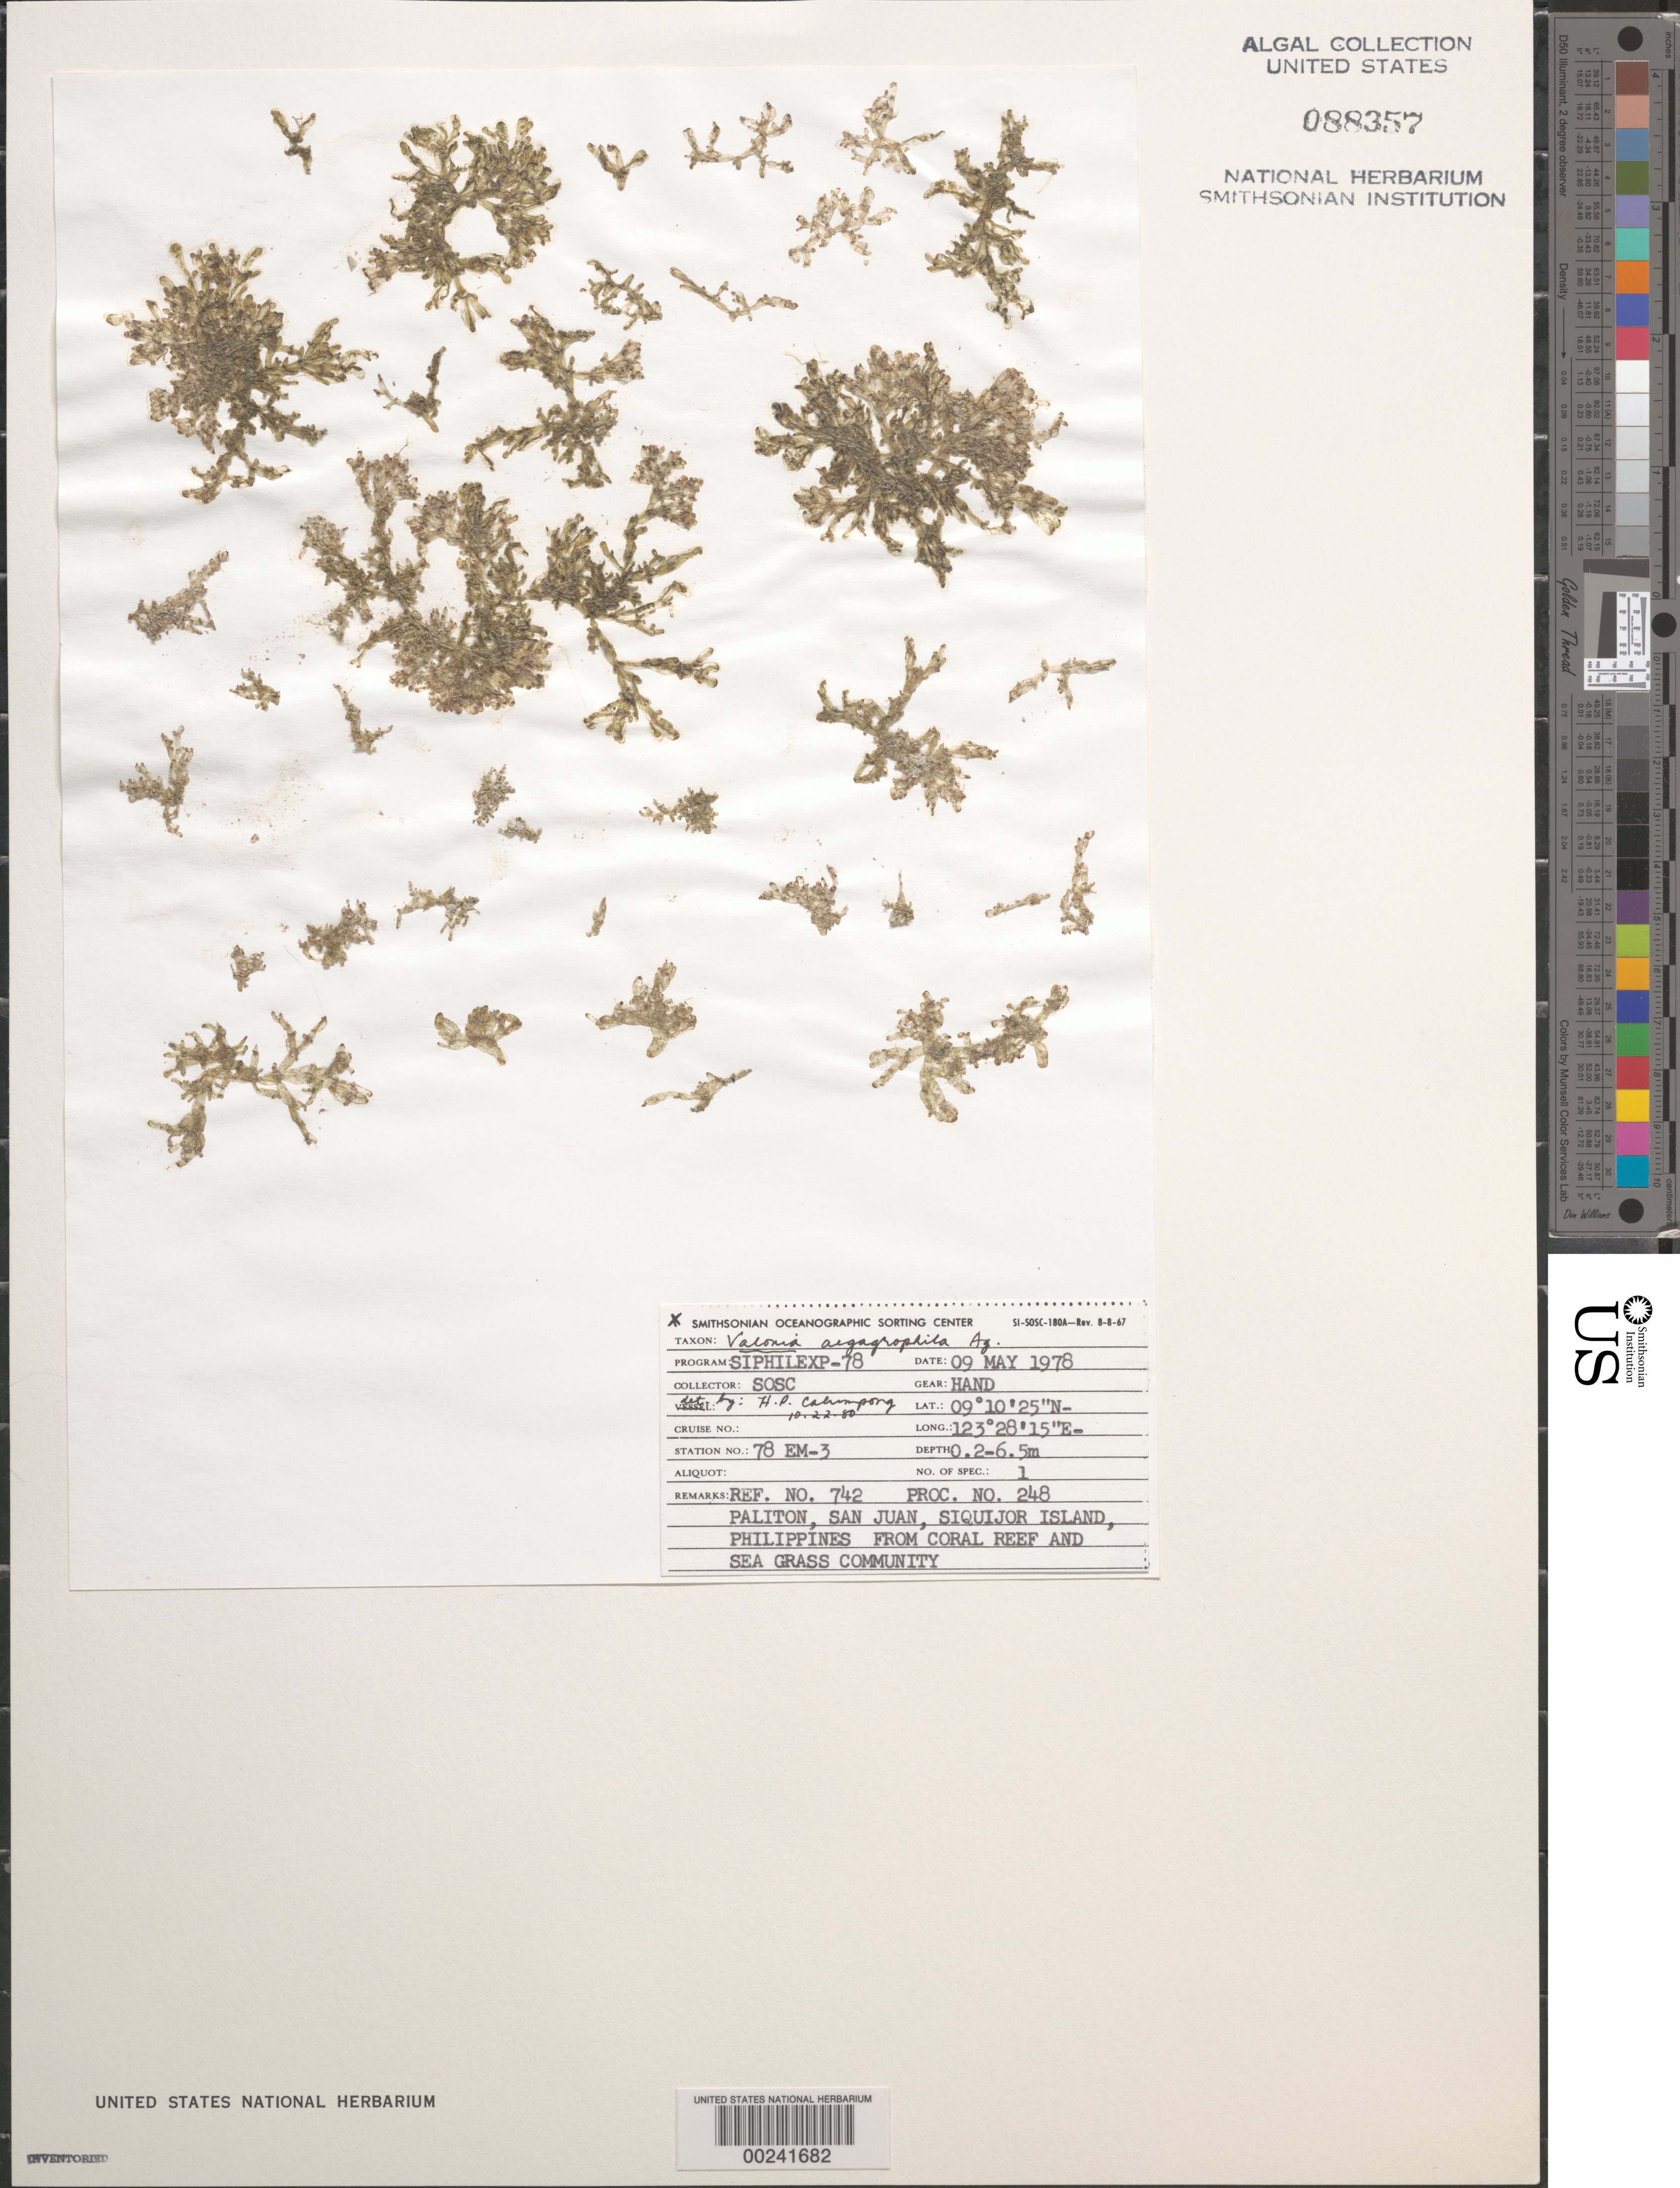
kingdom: Plantae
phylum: Chlorophyta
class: Ulvophyceae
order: Siphonocladales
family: Valoniaceae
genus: Valonia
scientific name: Valonia aegagropila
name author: C. Agardh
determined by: Calumpong, H. P.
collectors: SOSC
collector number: Station 78 Em-3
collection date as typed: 09 May 1978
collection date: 1978-05-09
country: Philippines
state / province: Central Visayas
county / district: Siquijor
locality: Visayan. Paliton, san juan, siquijor island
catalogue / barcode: US 88357